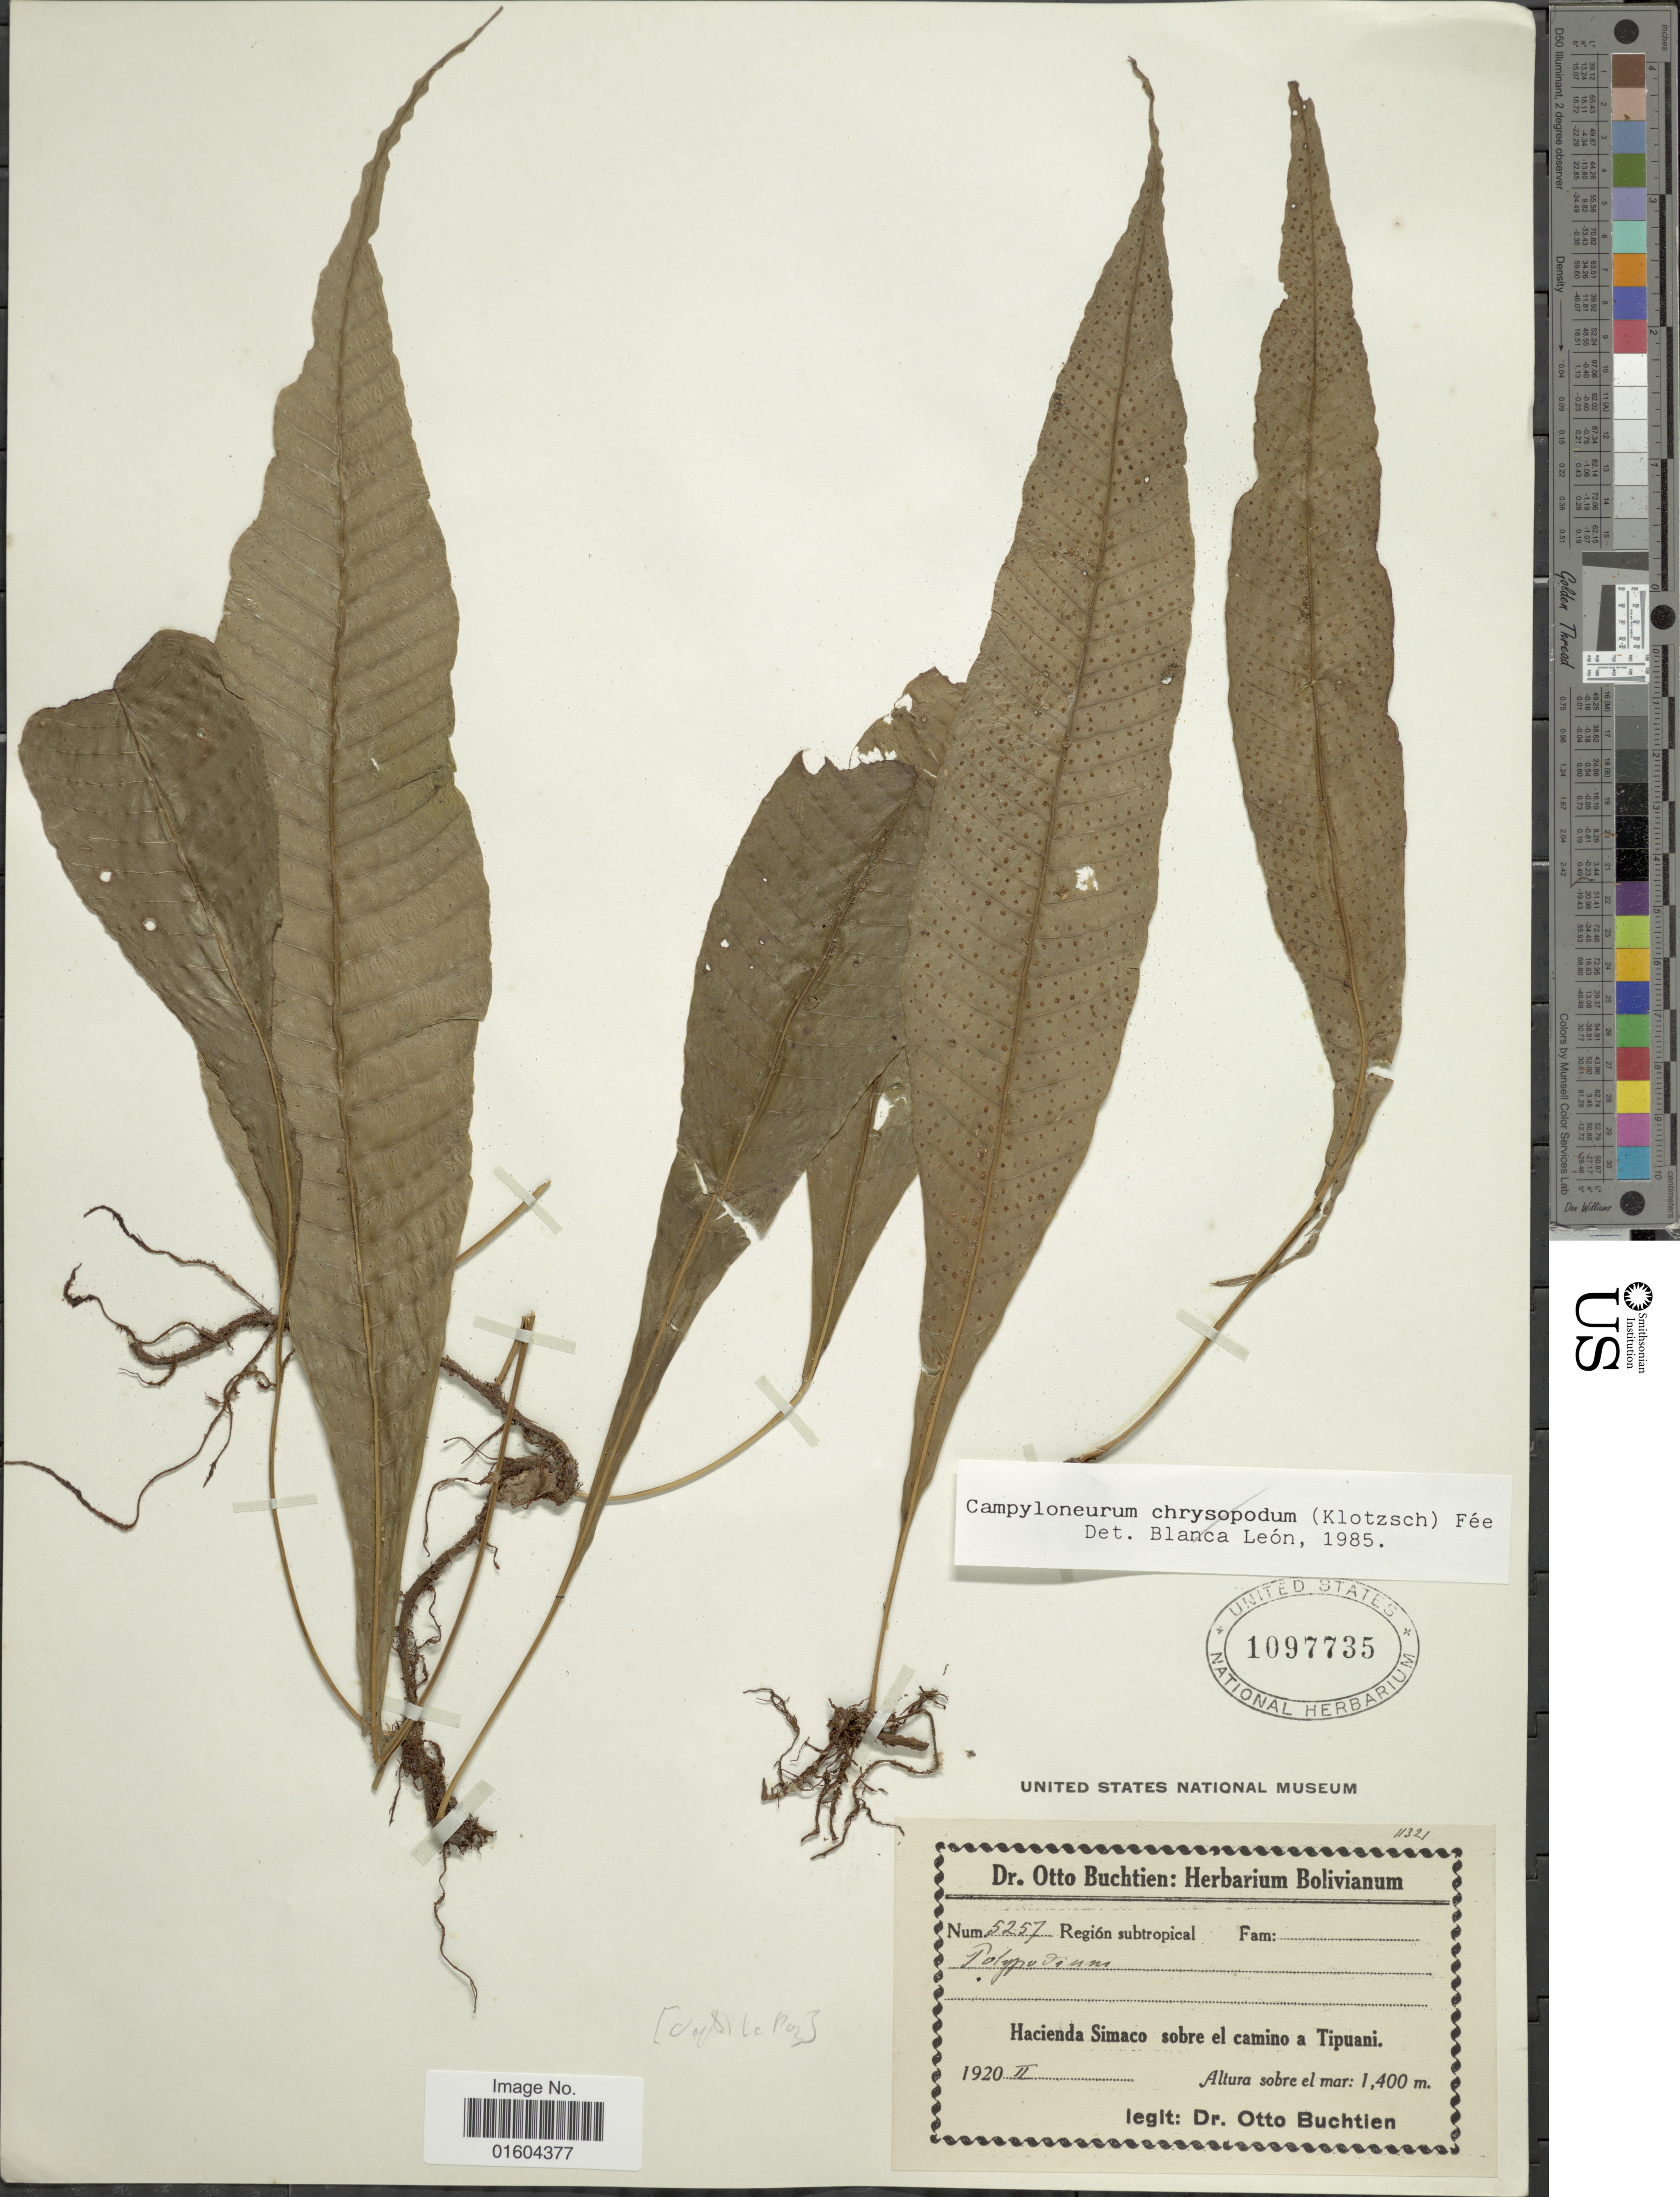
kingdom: Plantae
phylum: Tracheophyta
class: Polypodiopsida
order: Polypodiales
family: Polypodiaceae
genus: Campyloneurum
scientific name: Campyloneurum fuscosquamatum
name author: Lellinger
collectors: O. Buchtien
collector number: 5257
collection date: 1920-02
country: Bolivia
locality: Region subtropical, Hacienda Simaco sobre el camino a Tipuani.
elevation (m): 1400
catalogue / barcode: US 1097735